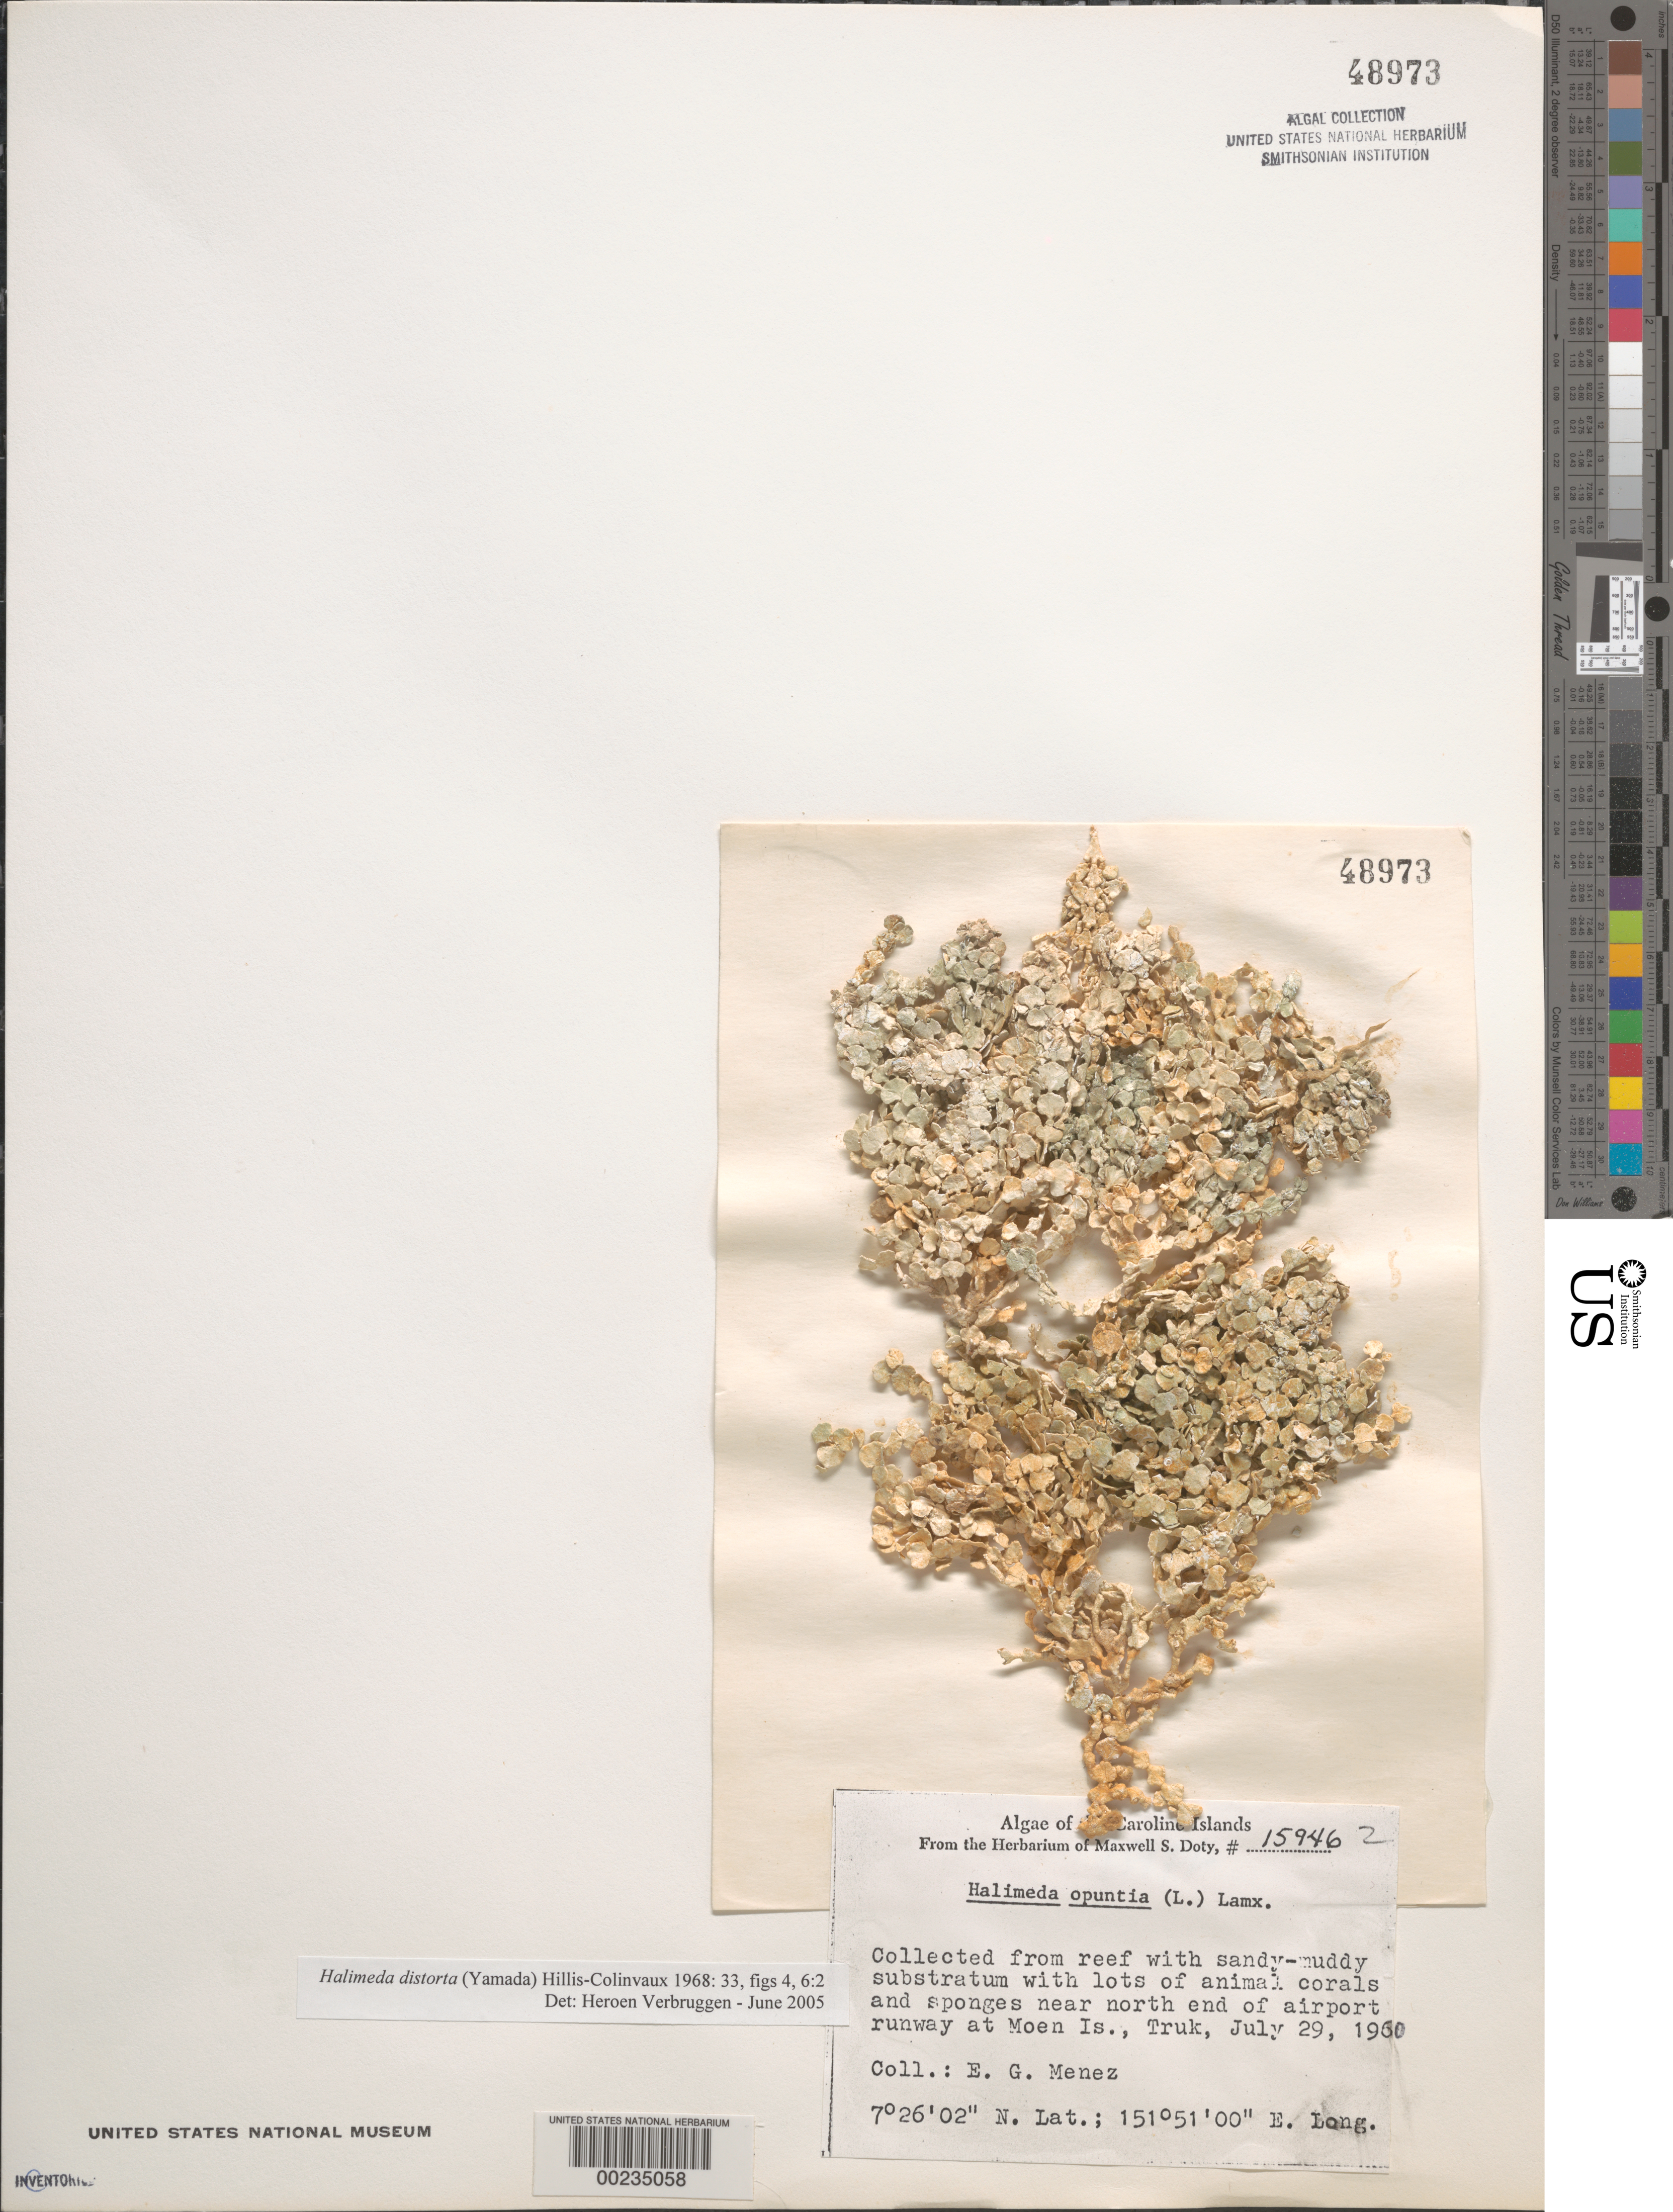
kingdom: Plantae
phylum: Chlorophyta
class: Ulvophyceae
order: Bryopsidales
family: Halimedaceae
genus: Halimeda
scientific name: Halimeda distorta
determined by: Verbruggen, H.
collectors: Meñez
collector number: MSD 15946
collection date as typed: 29 Jul 1960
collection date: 1960-07-29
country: Micronesia, Federated States of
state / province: Truk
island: Moen [Wono]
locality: Near north end of airport runway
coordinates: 7 26' 02" N, 151 51' 00" E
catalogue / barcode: US 48973